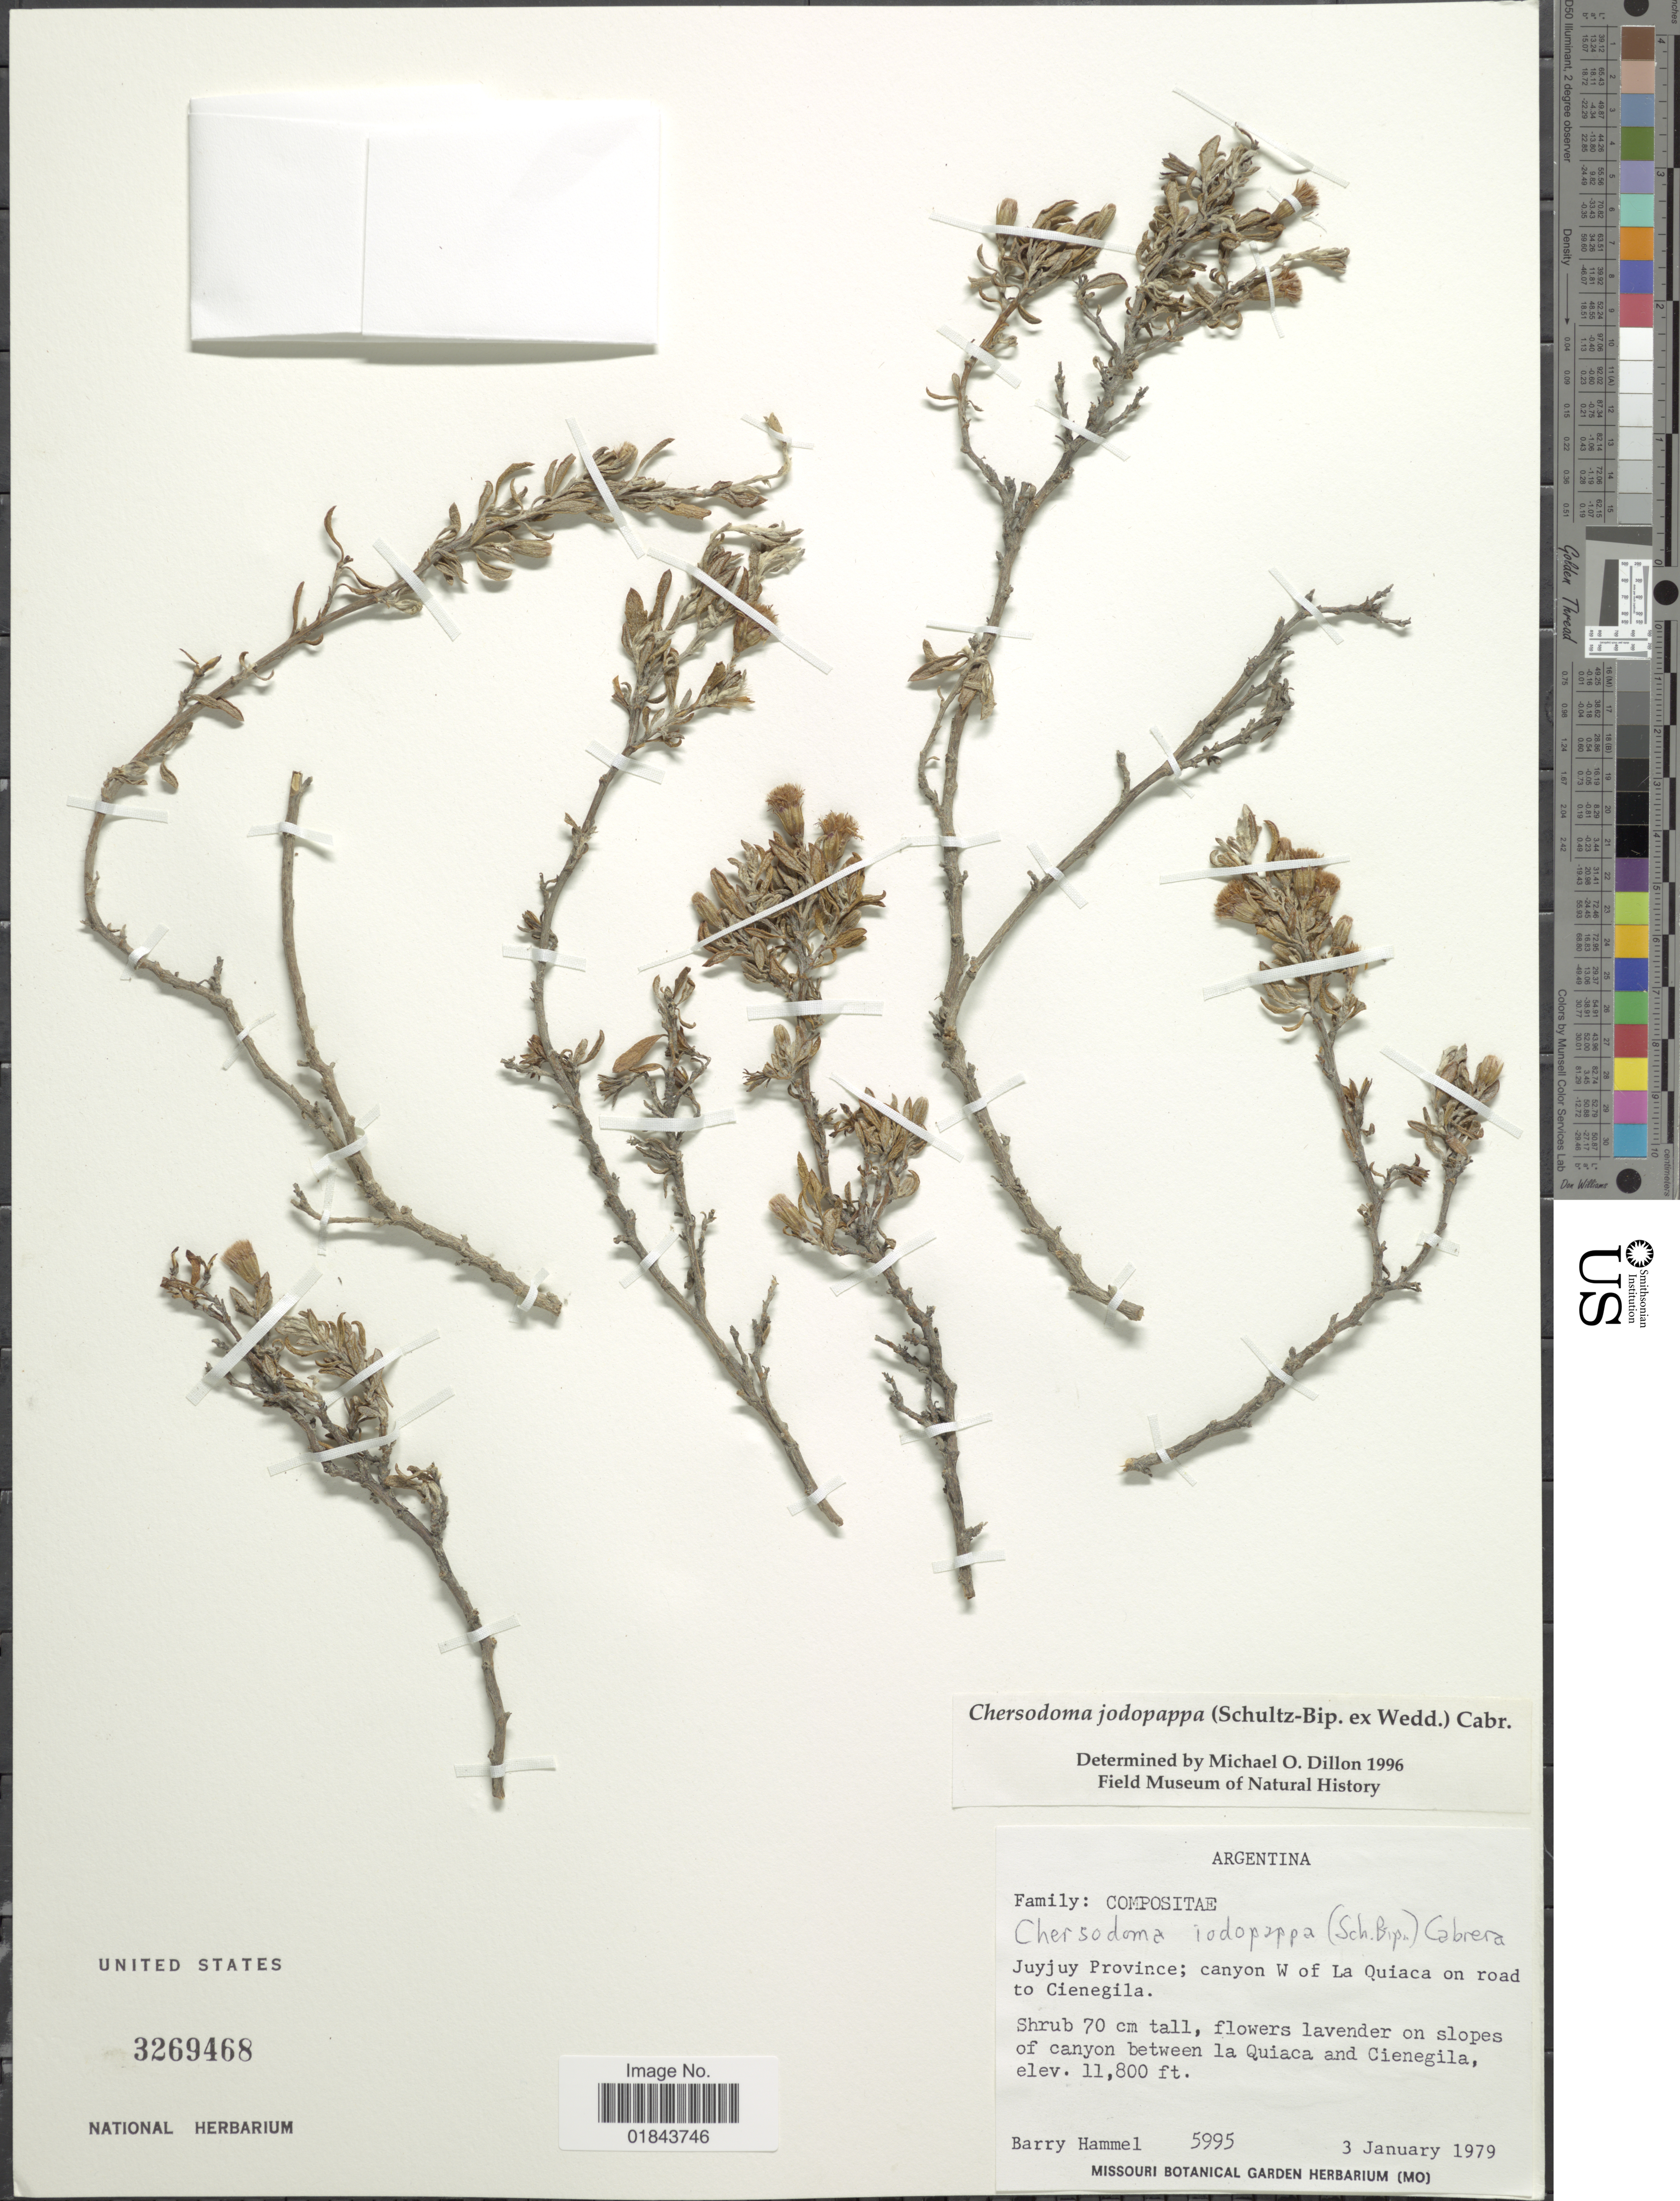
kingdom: Plantae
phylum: Tracheophyta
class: Magnoliopsida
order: Asterales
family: Asteraceae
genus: Chersodoma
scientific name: Chersodoma jodopappa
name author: (Sch. Bip.) Cabrera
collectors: B. Hammel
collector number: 5995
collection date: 1979-01-03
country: Argentina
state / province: Jujuy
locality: Juyjuy Province; canyon W of La Quiaca on road to Cienegila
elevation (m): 3597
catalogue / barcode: US 3269468